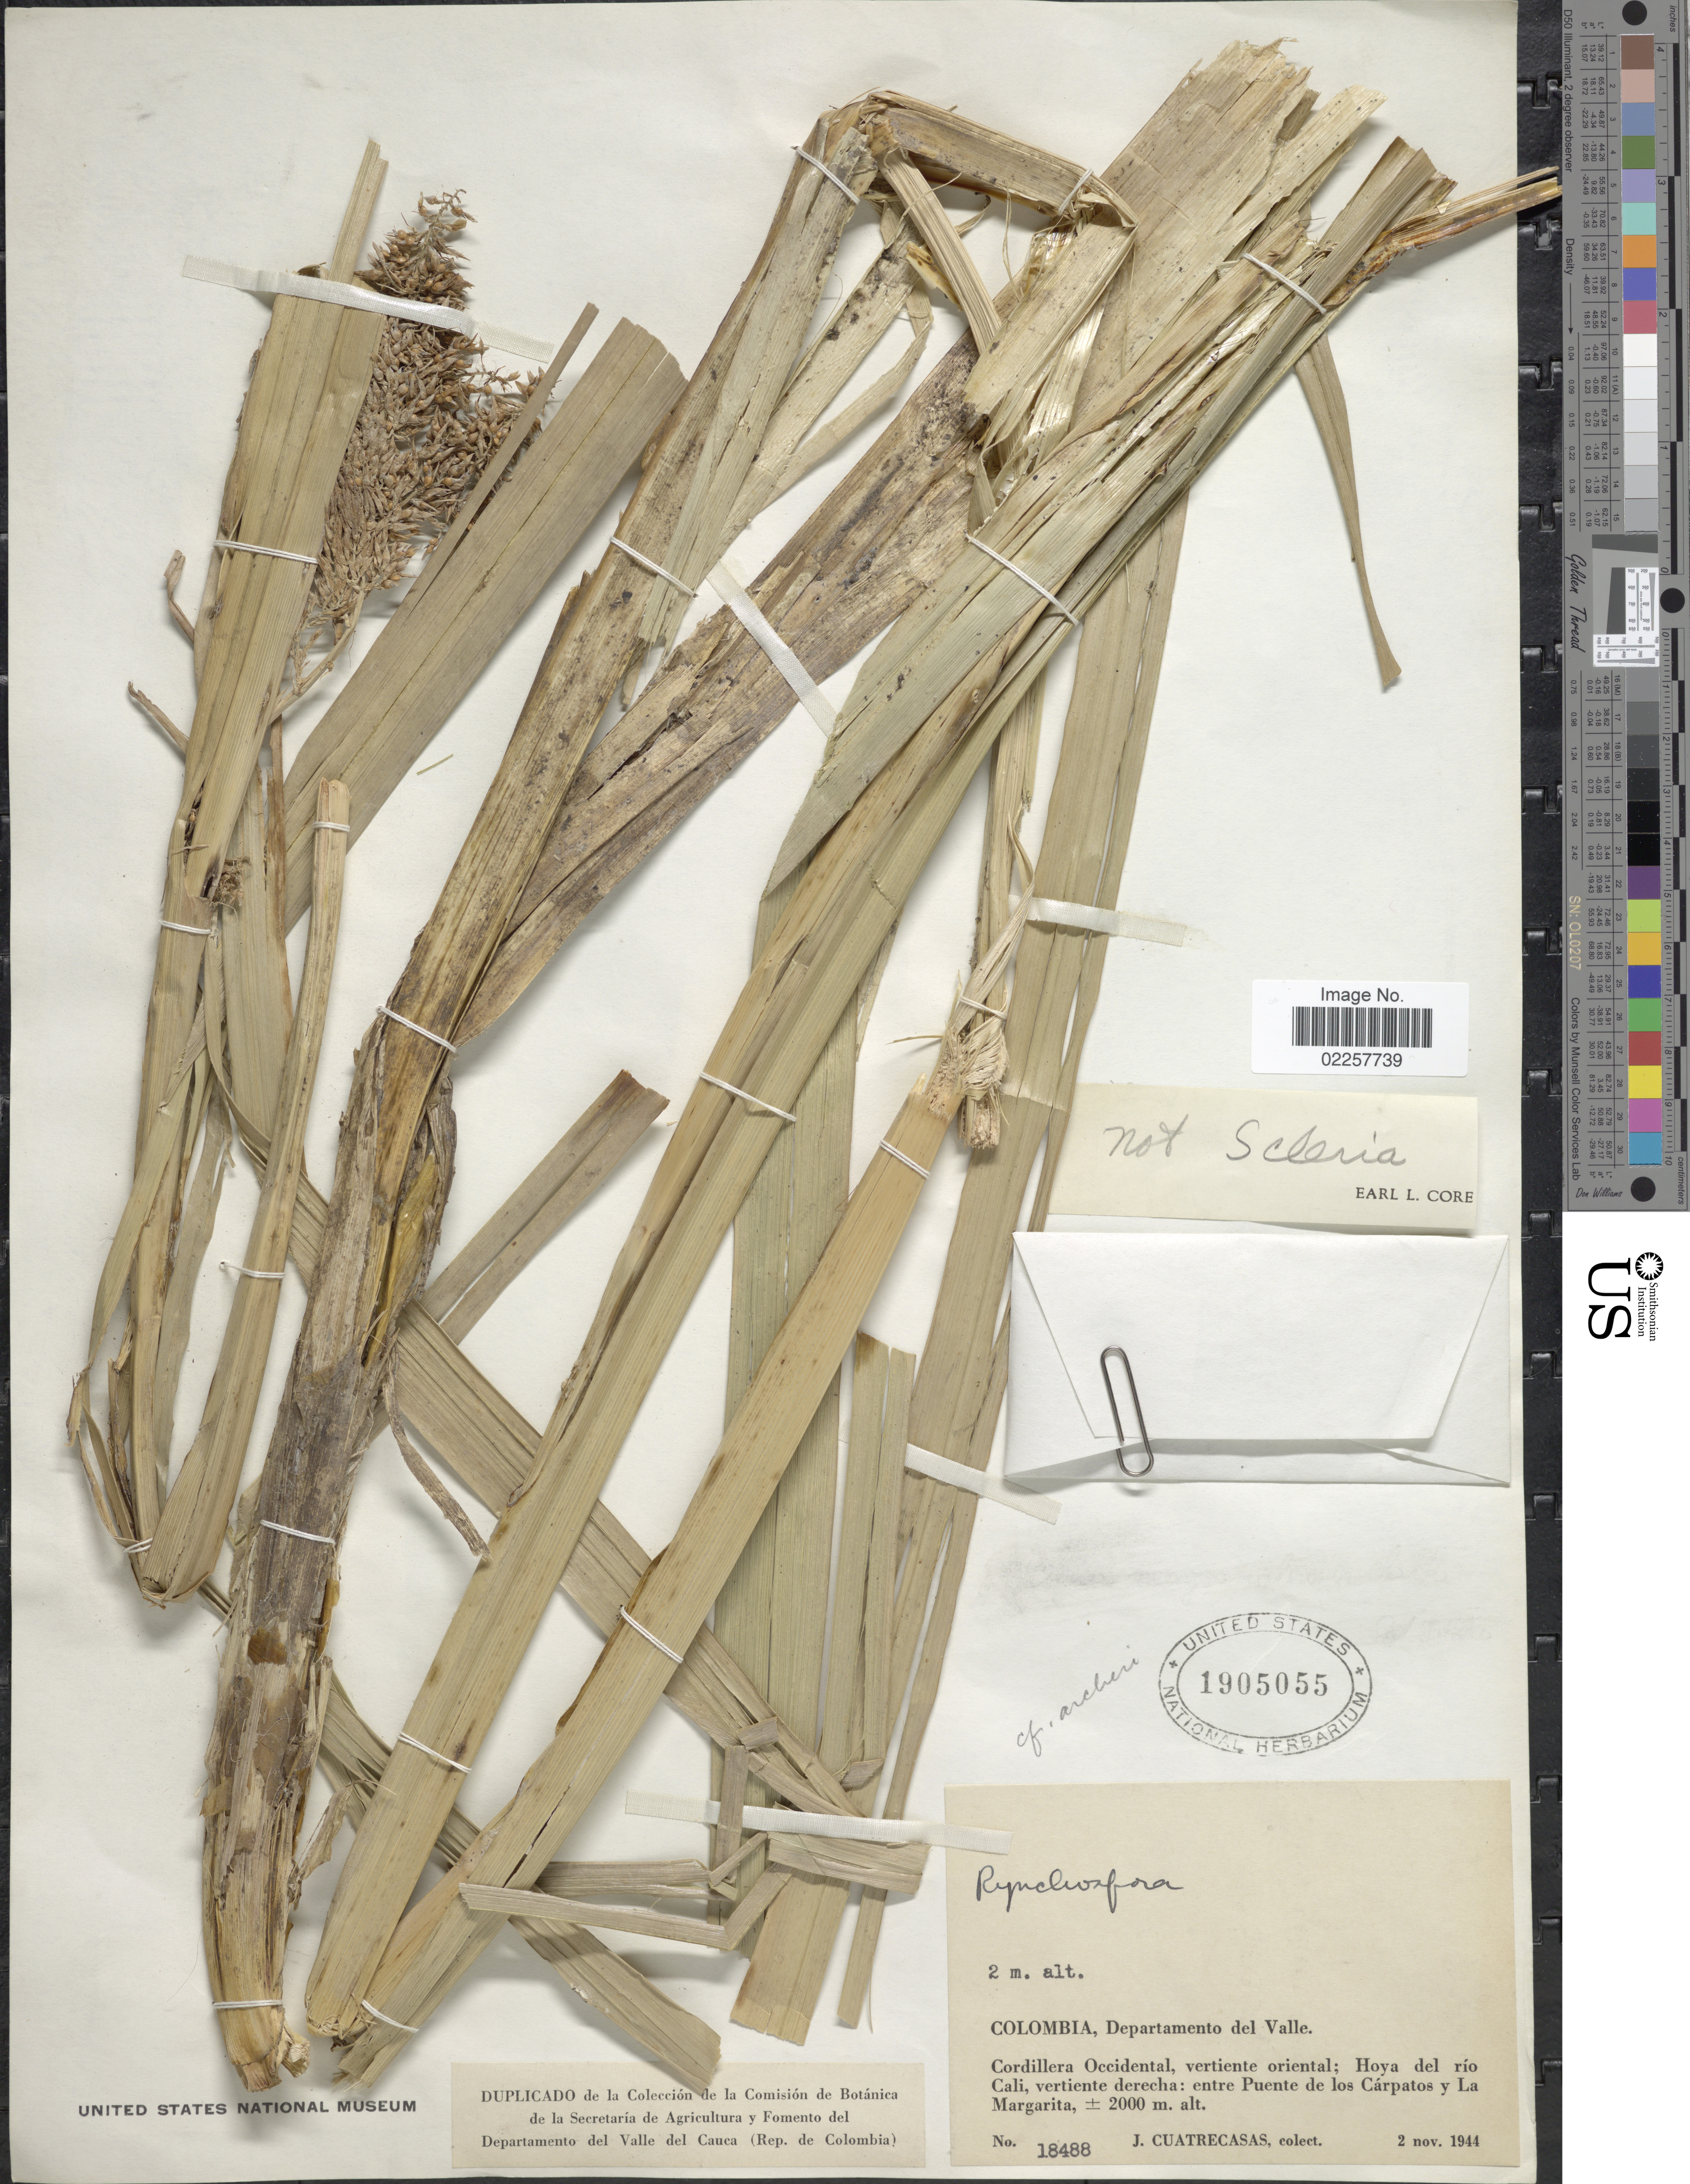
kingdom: Plantae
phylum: Tracheophyta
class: Liliopsida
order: Poales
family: Cyperaceae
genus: Rhynchospora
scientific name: Rhynchospora sp.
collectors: J. Cuatrecasas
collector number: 18488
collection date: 1944-11-02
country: Colombia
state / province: Valle del Cauca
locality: Departamento del Valle, Cordillera Occidental, vertiente oriental; Hoya del rio Cali, vertiente derecha: entre Puente de los Carpatos y La Margarita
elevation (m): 2000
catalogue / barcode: US 1905055